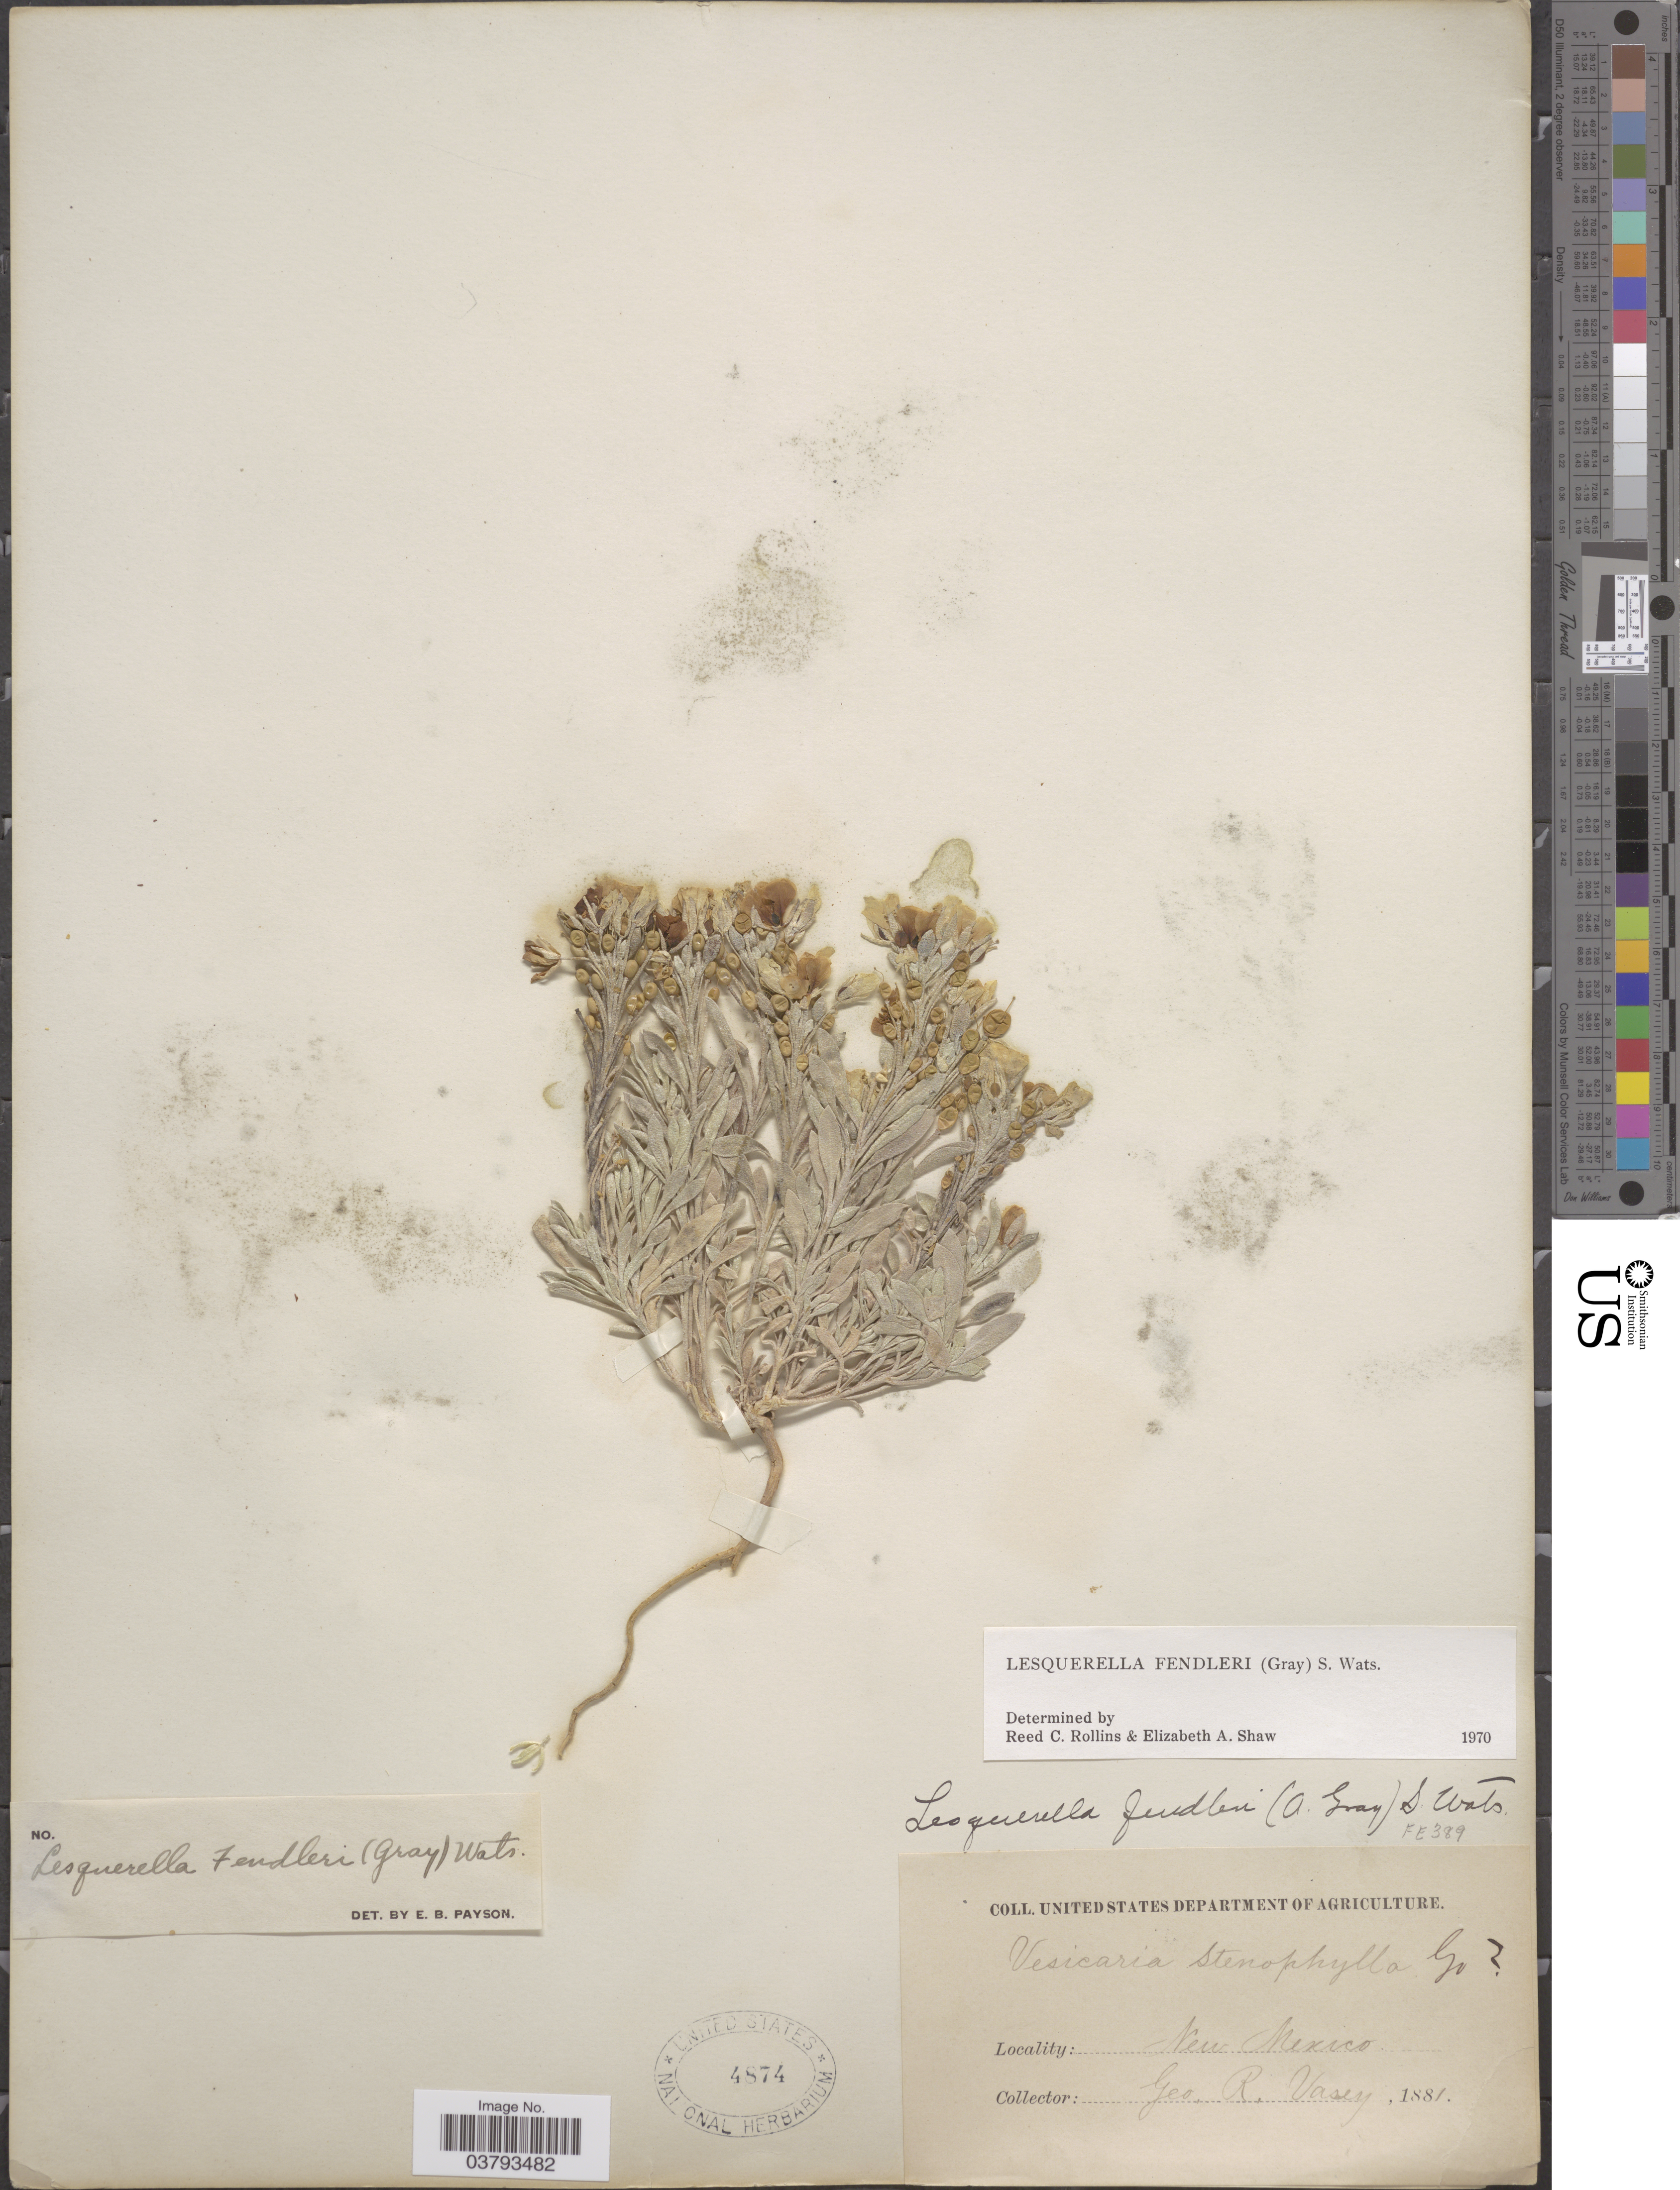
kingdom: Plantae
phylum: Tracheophyta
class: Magnoliopsida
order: Brassicales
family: Brassicaceae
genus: Lesquerella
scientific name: Lesquerella fendleri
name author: (A. Gray) S. Watson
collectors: G. R. Vasey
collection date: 1881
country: United States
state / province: New Mexico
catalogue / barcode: US 4874